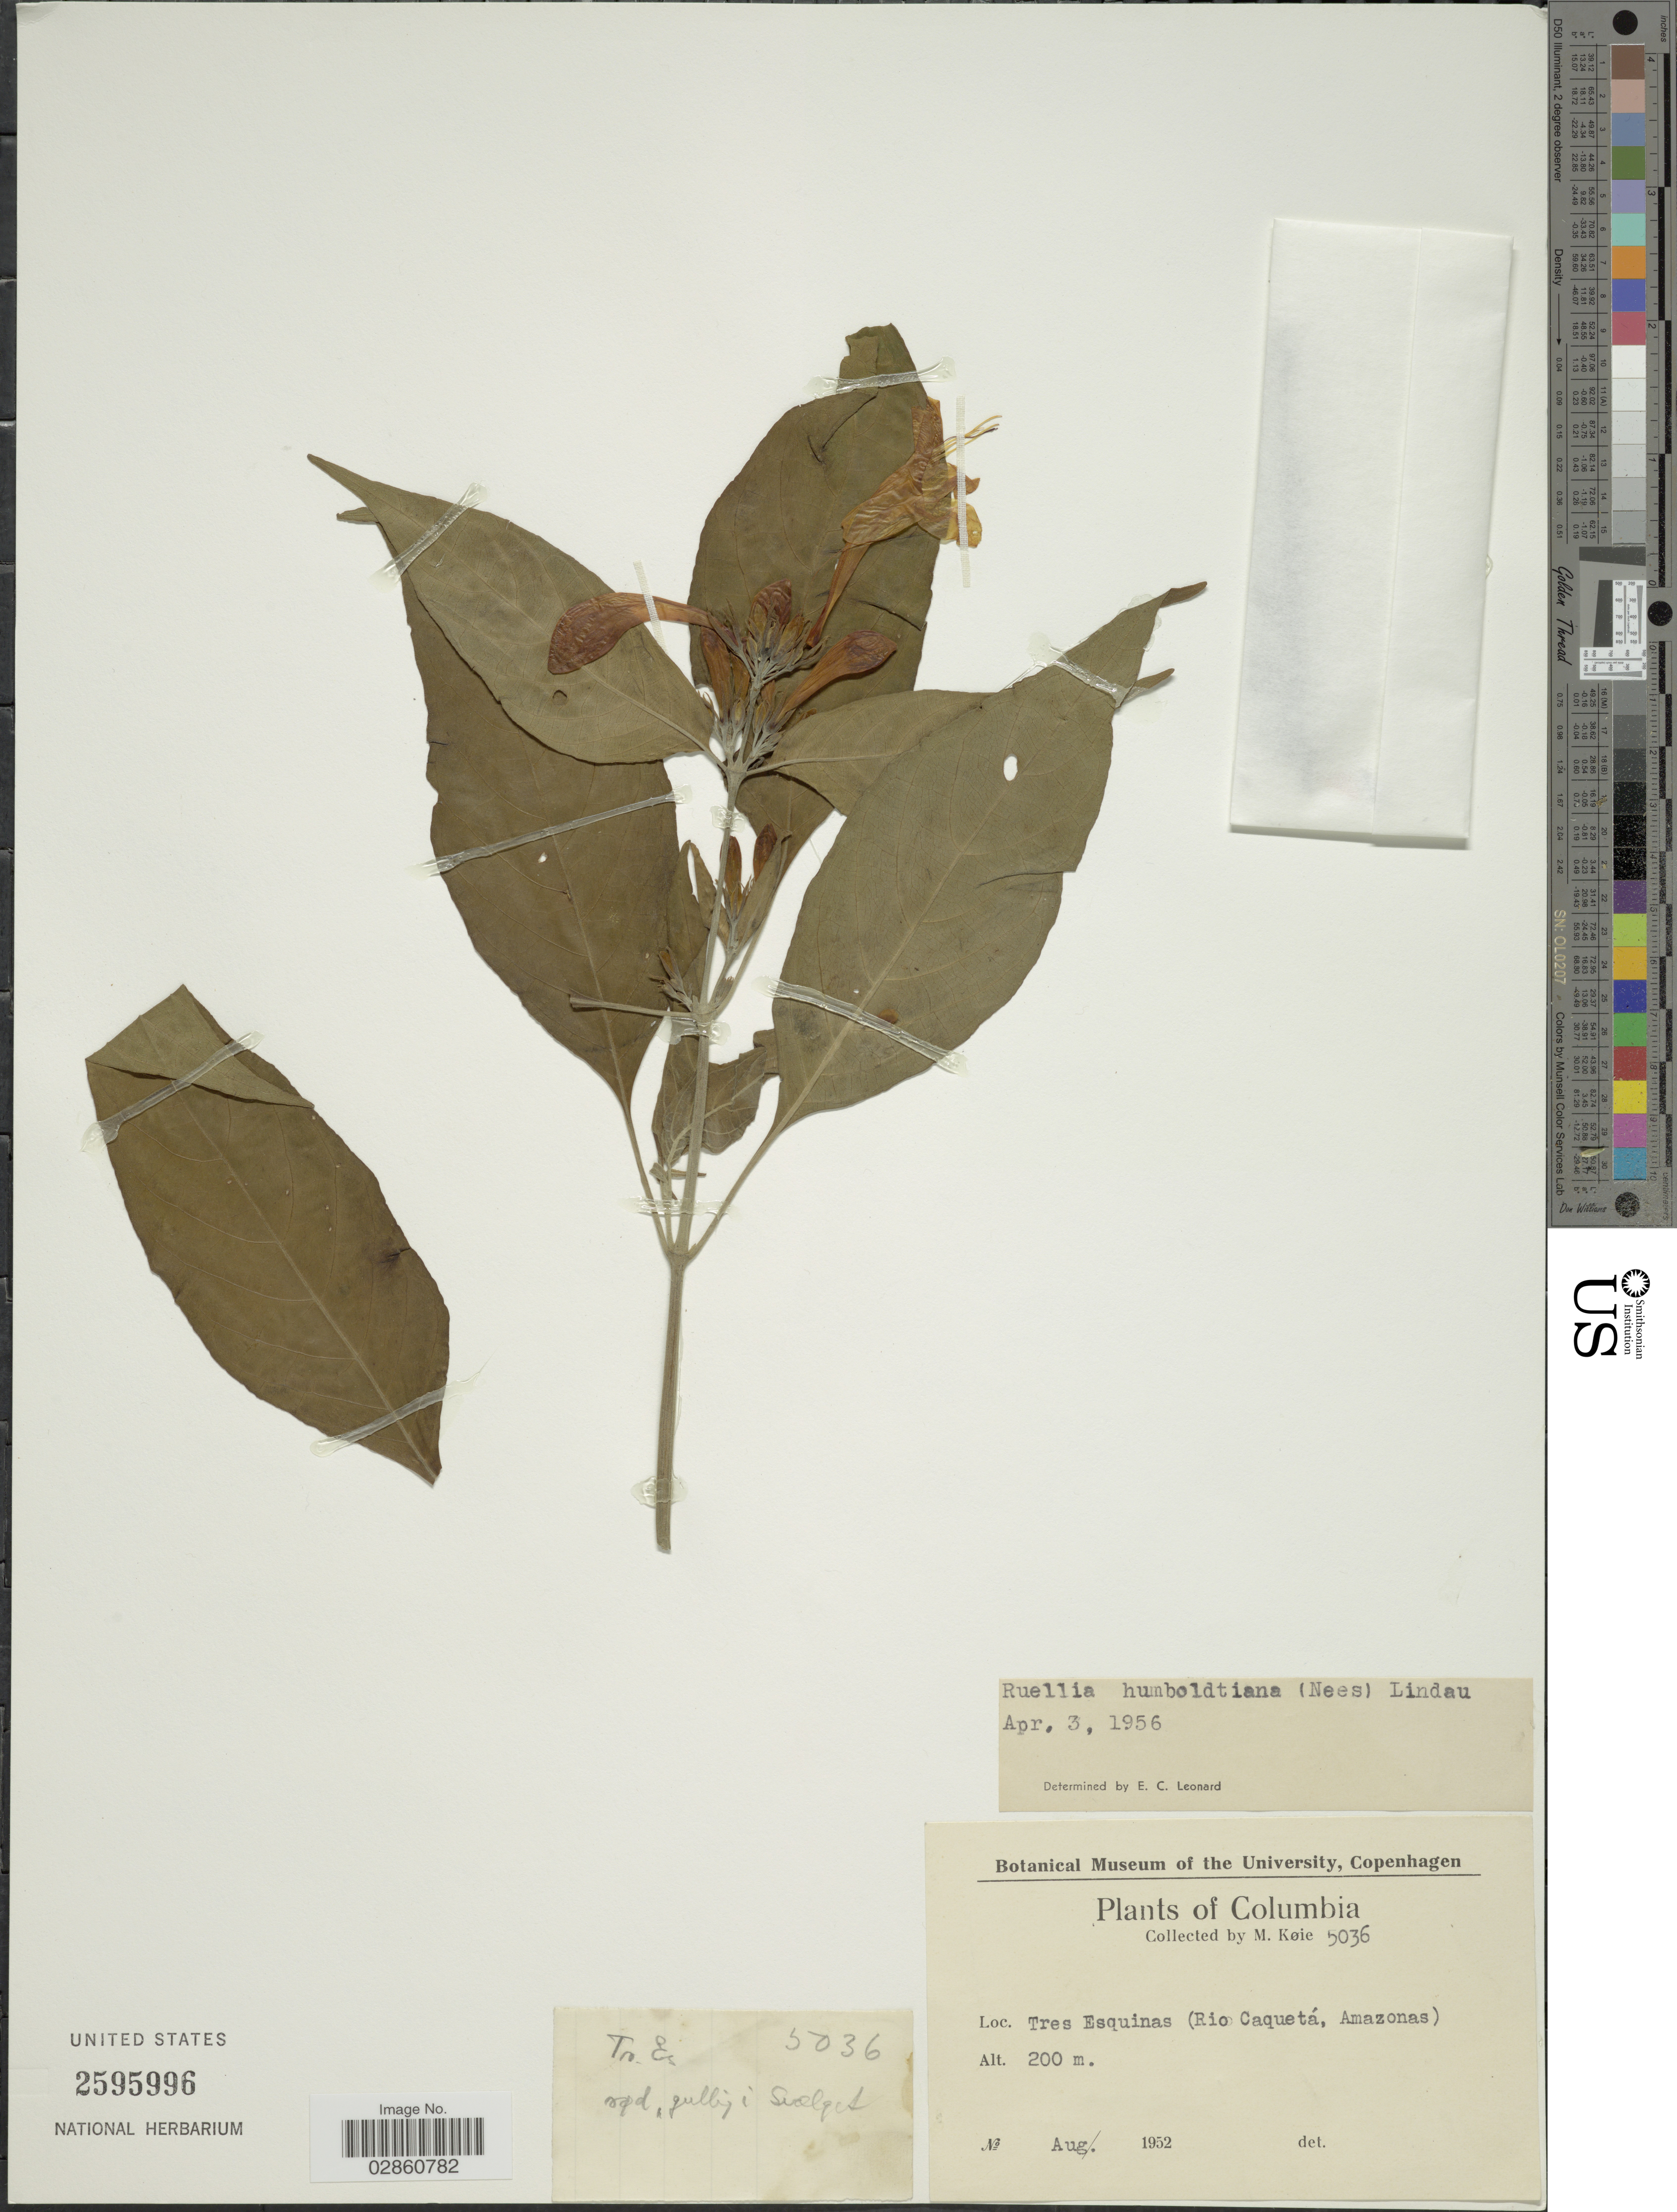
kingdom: Plantae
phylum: Tracheophyta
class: Magnoliopsida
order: Lamiales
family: Acanthaceae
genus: Ruellia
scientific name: Ruellia humboldtiana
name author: (Nees) Lindau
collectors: M. Köie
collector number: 5036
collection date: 1952-08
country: Colombia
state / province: Amazônas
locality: Tres Esquinas (Rio Caquetá, Amazonas).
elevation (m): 200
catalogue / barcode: US 2595996